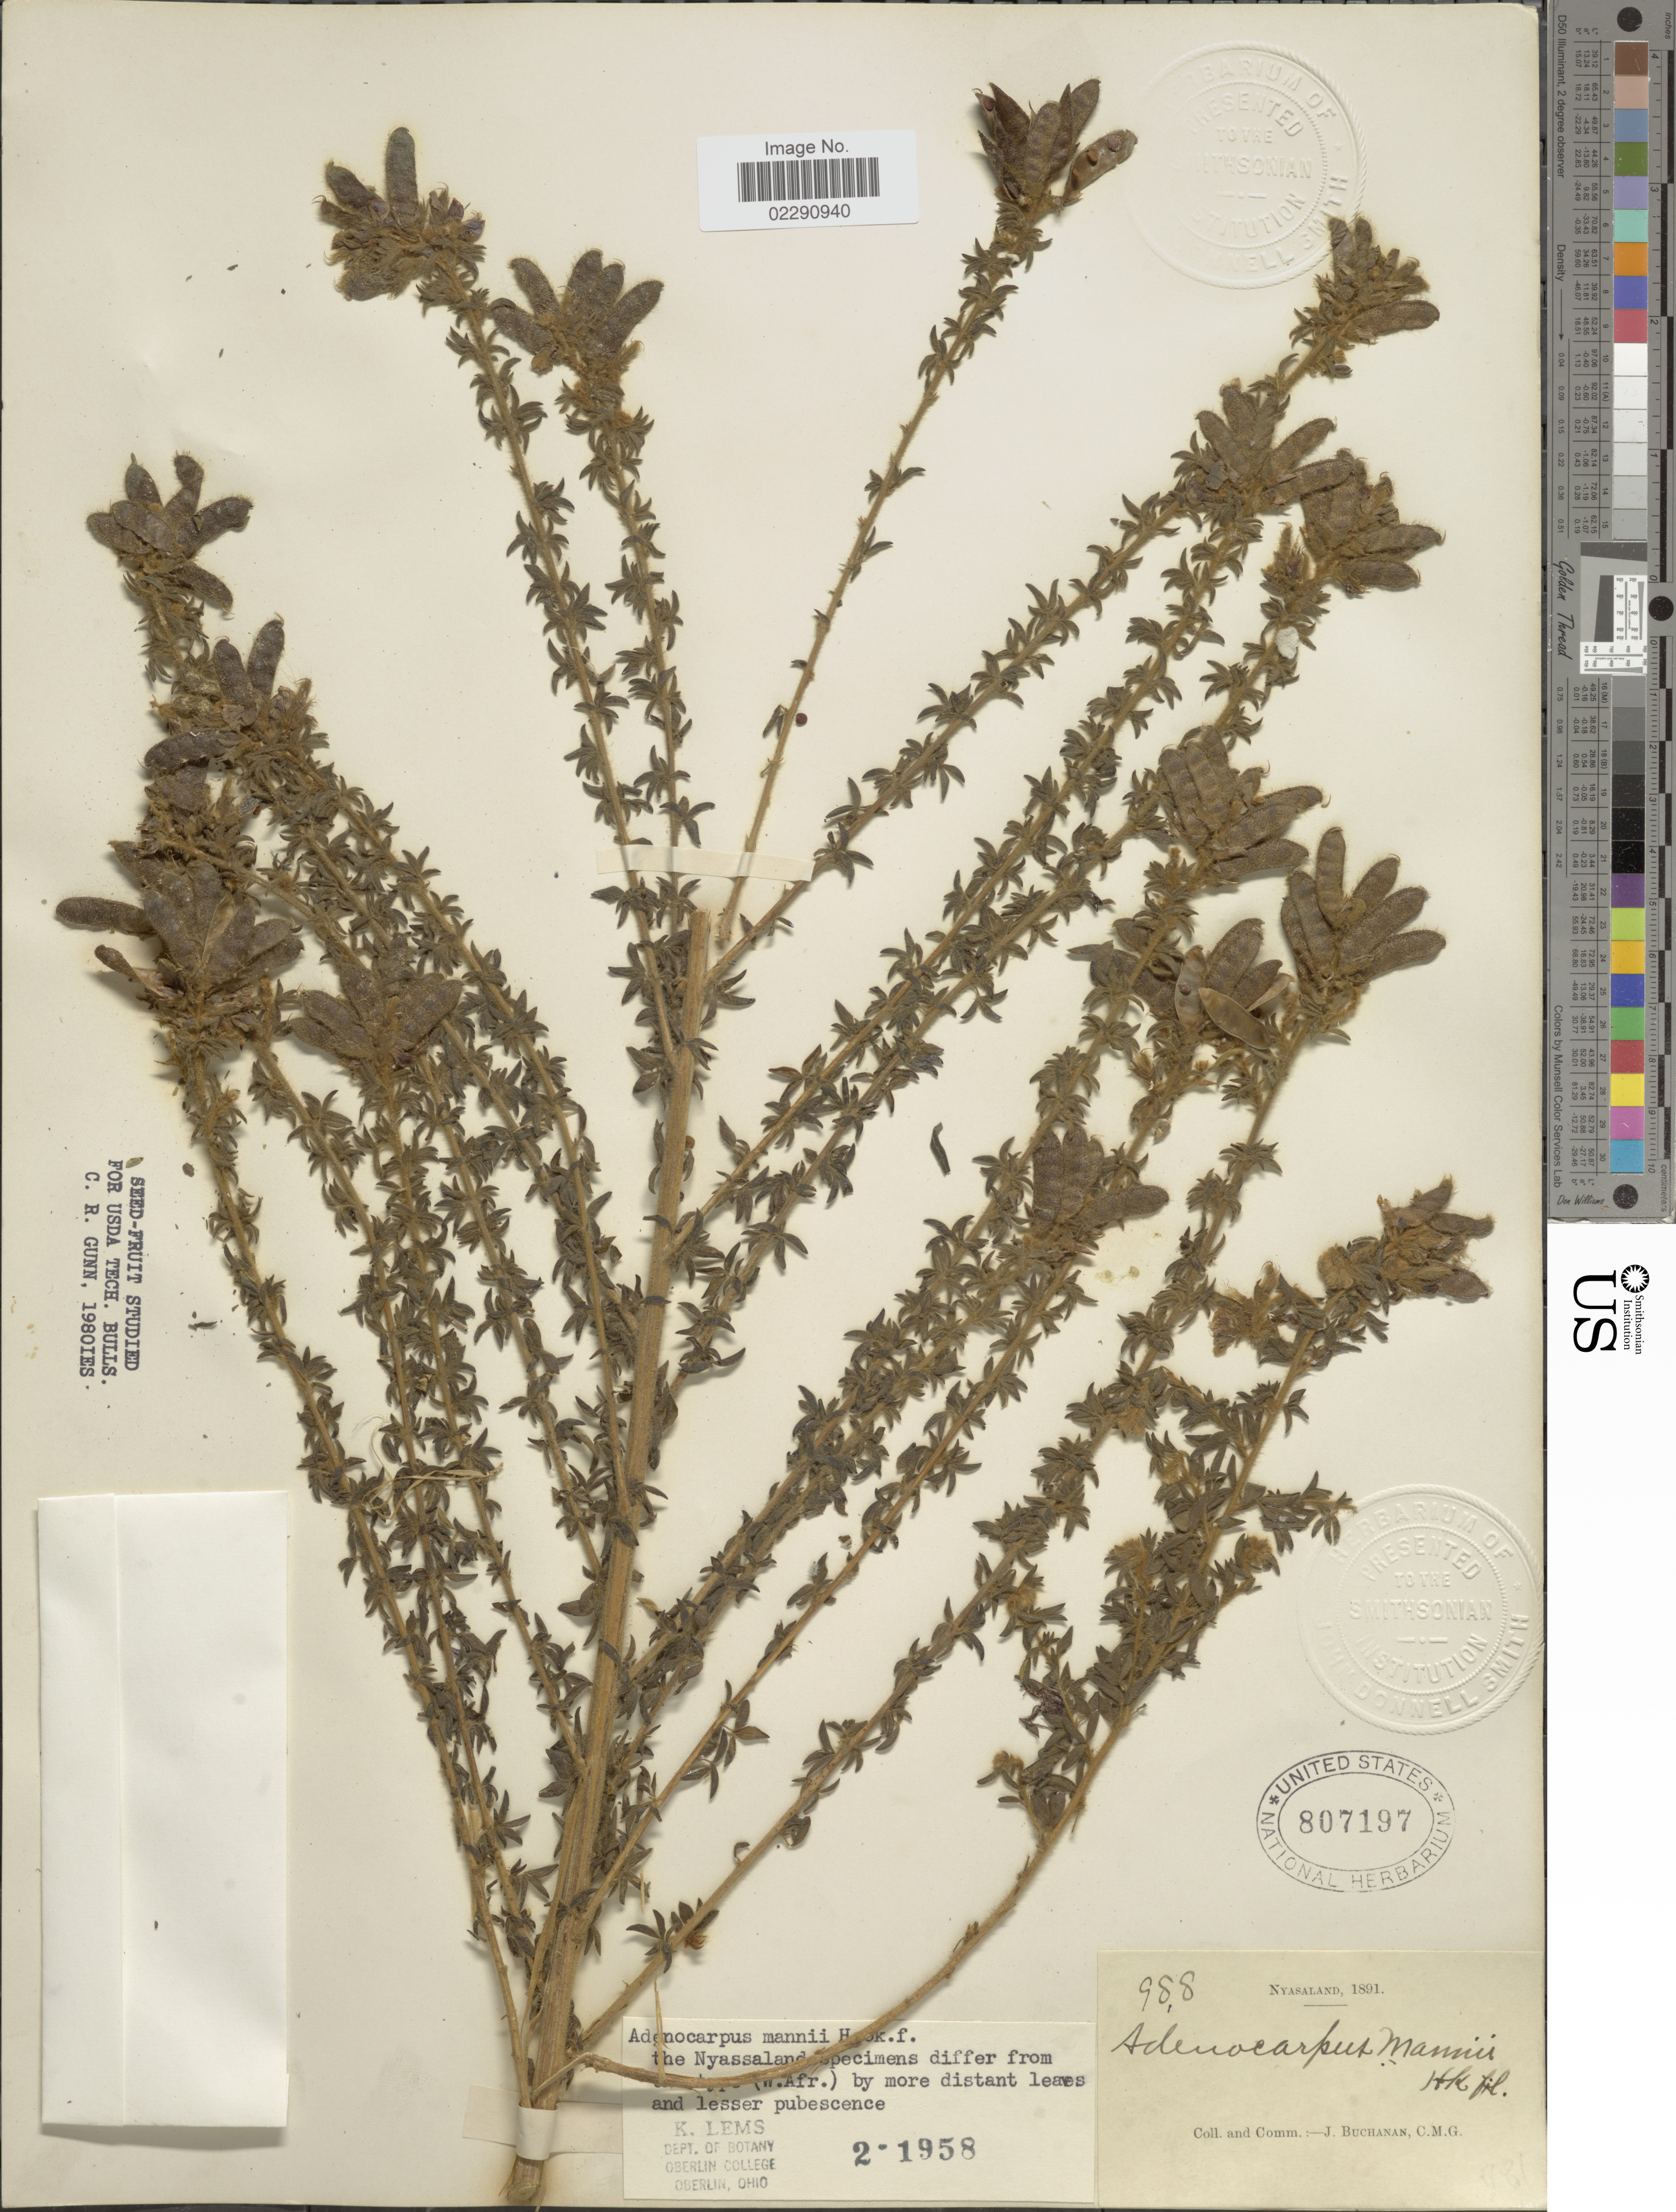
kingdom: Plantae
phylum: Tracheophyta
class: Magnoliopsida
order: Fabales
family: Fabaceae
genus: Adenocarpus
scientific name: Adenocarpus mannii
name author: (Hook. f.) Hook. f.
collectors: J. Buchanan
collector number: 988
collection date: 1891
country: Malawi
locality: Nyasaland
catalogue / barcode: US 807197